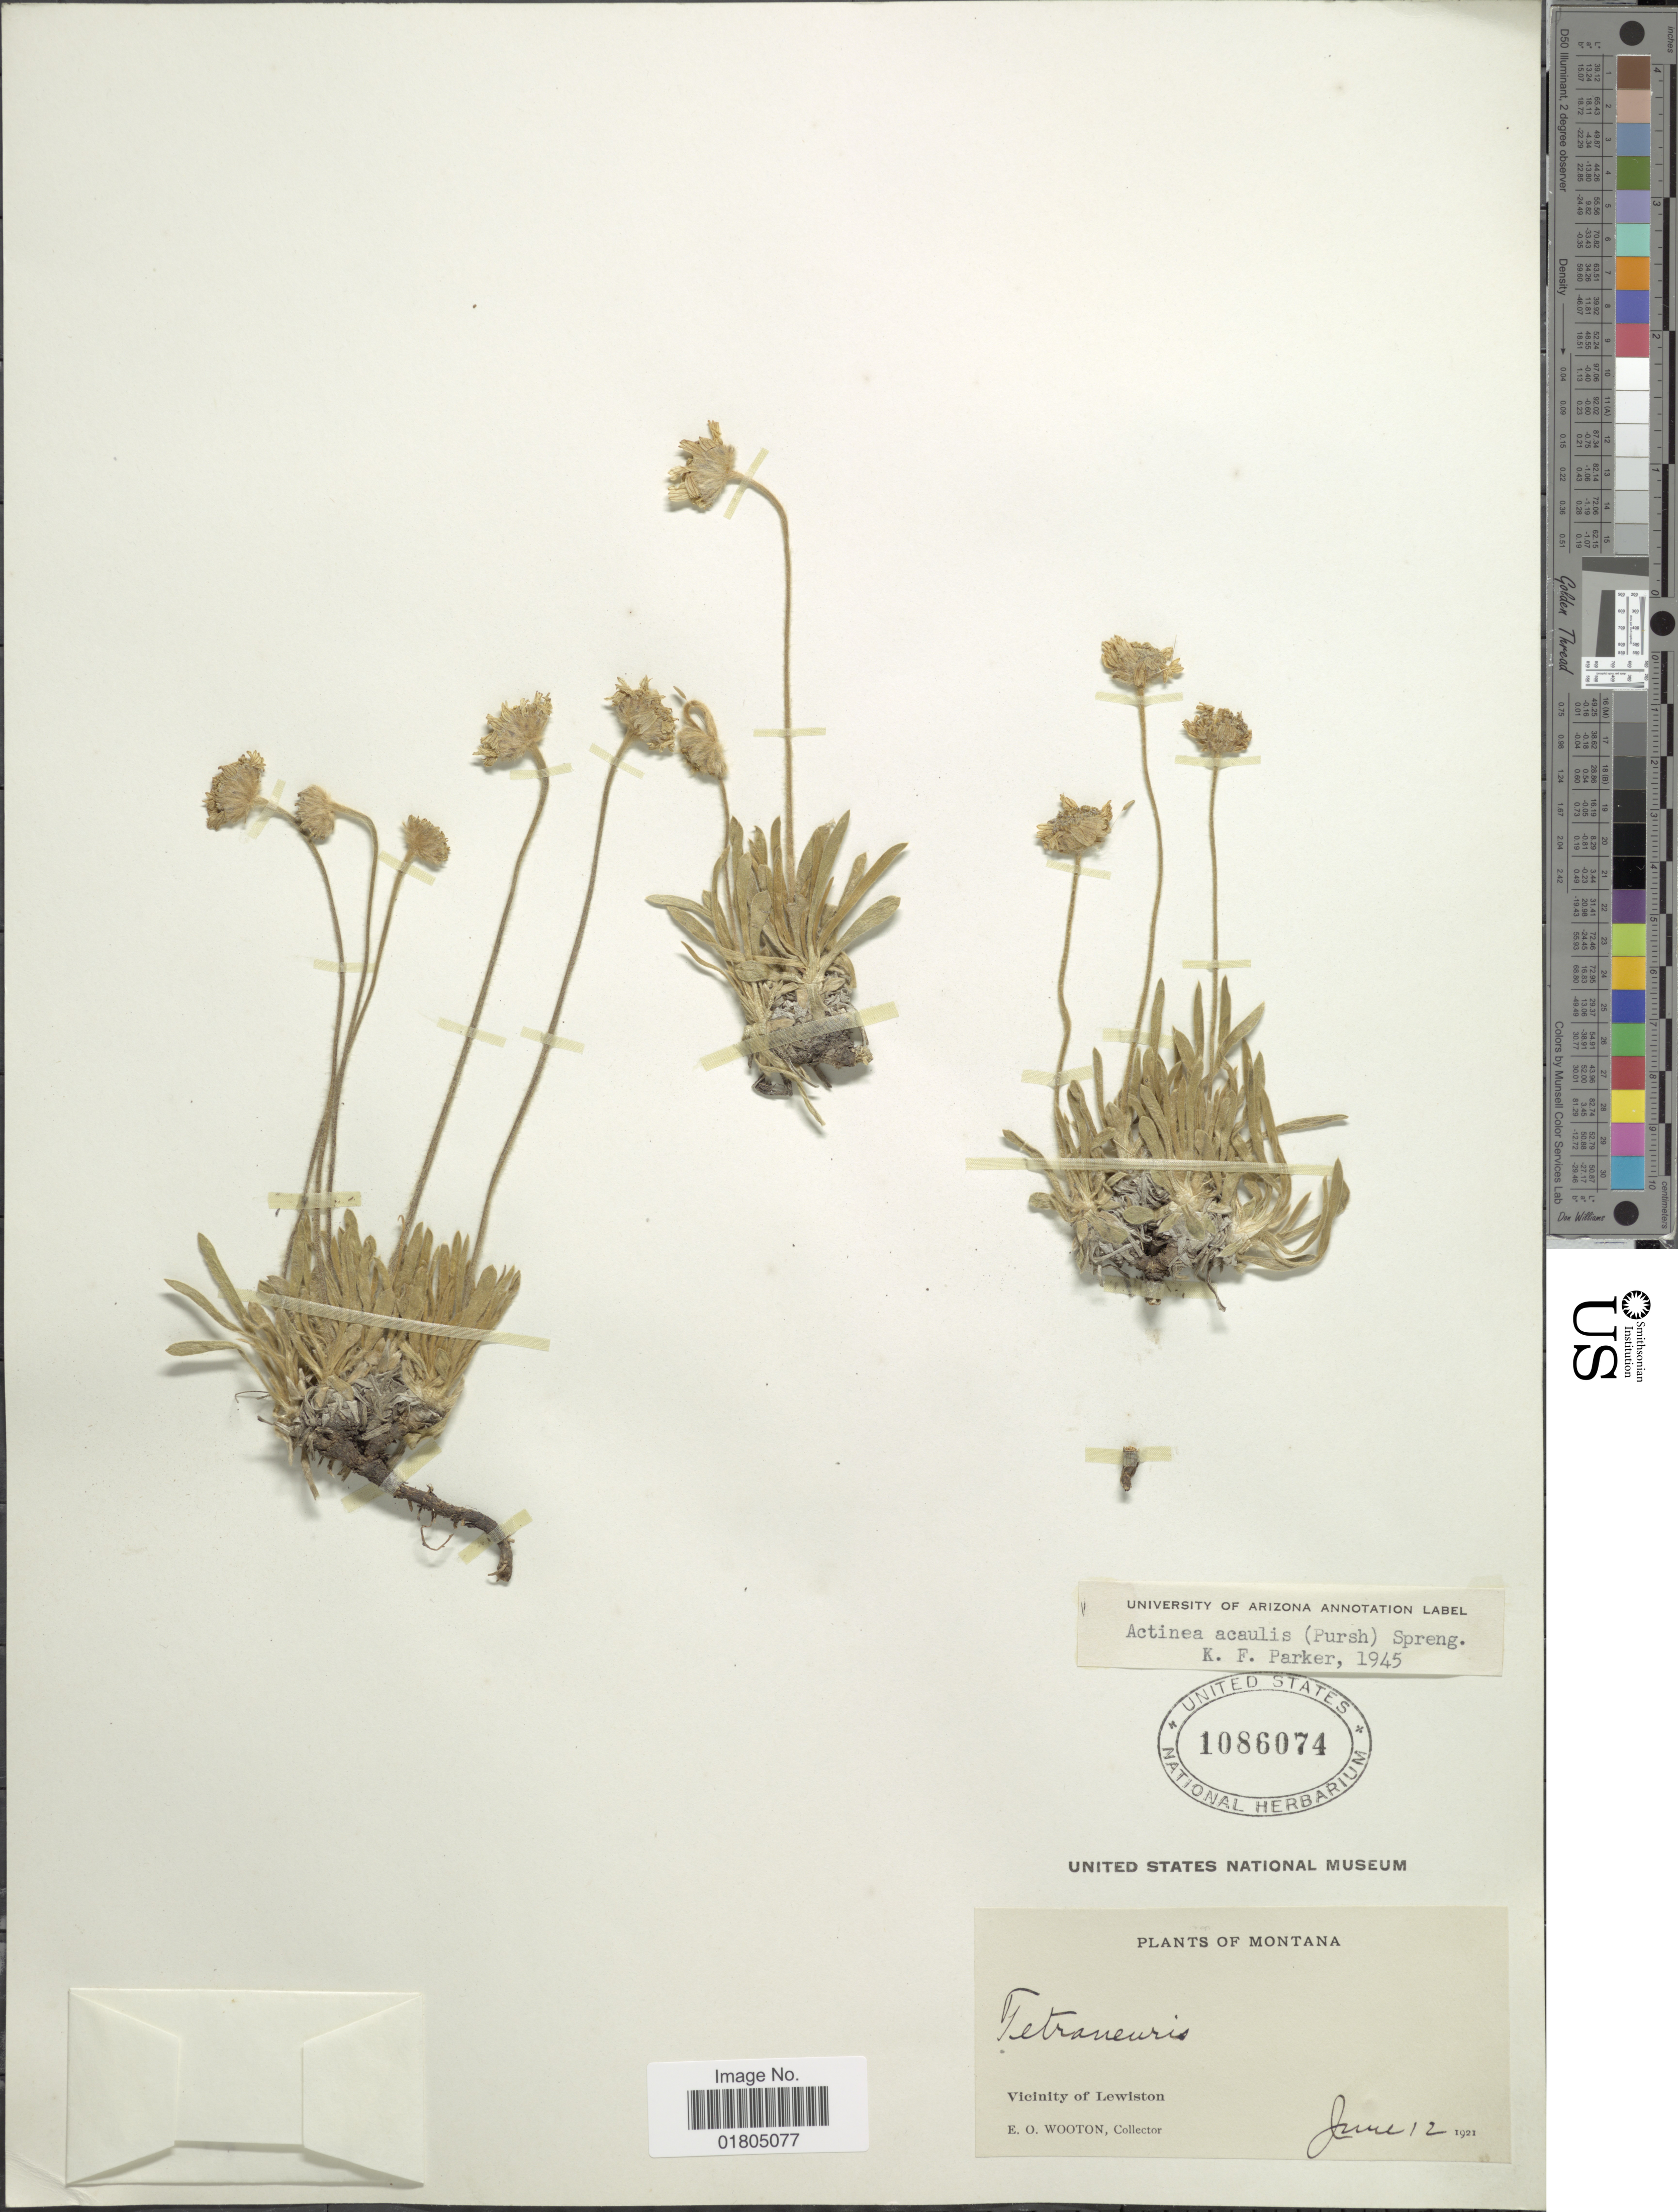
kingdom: Plantae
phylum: Tracheophyta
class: Magnoliopsida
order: Asterales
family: Asteraceae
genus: Actinea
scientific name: Actinea acaulis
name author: (Pursh) Spreng.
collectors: E. O. Wooton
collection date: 1921-06-12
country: United States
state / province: Montana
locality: Vicinity of Lewiston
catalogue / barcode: US 1086074